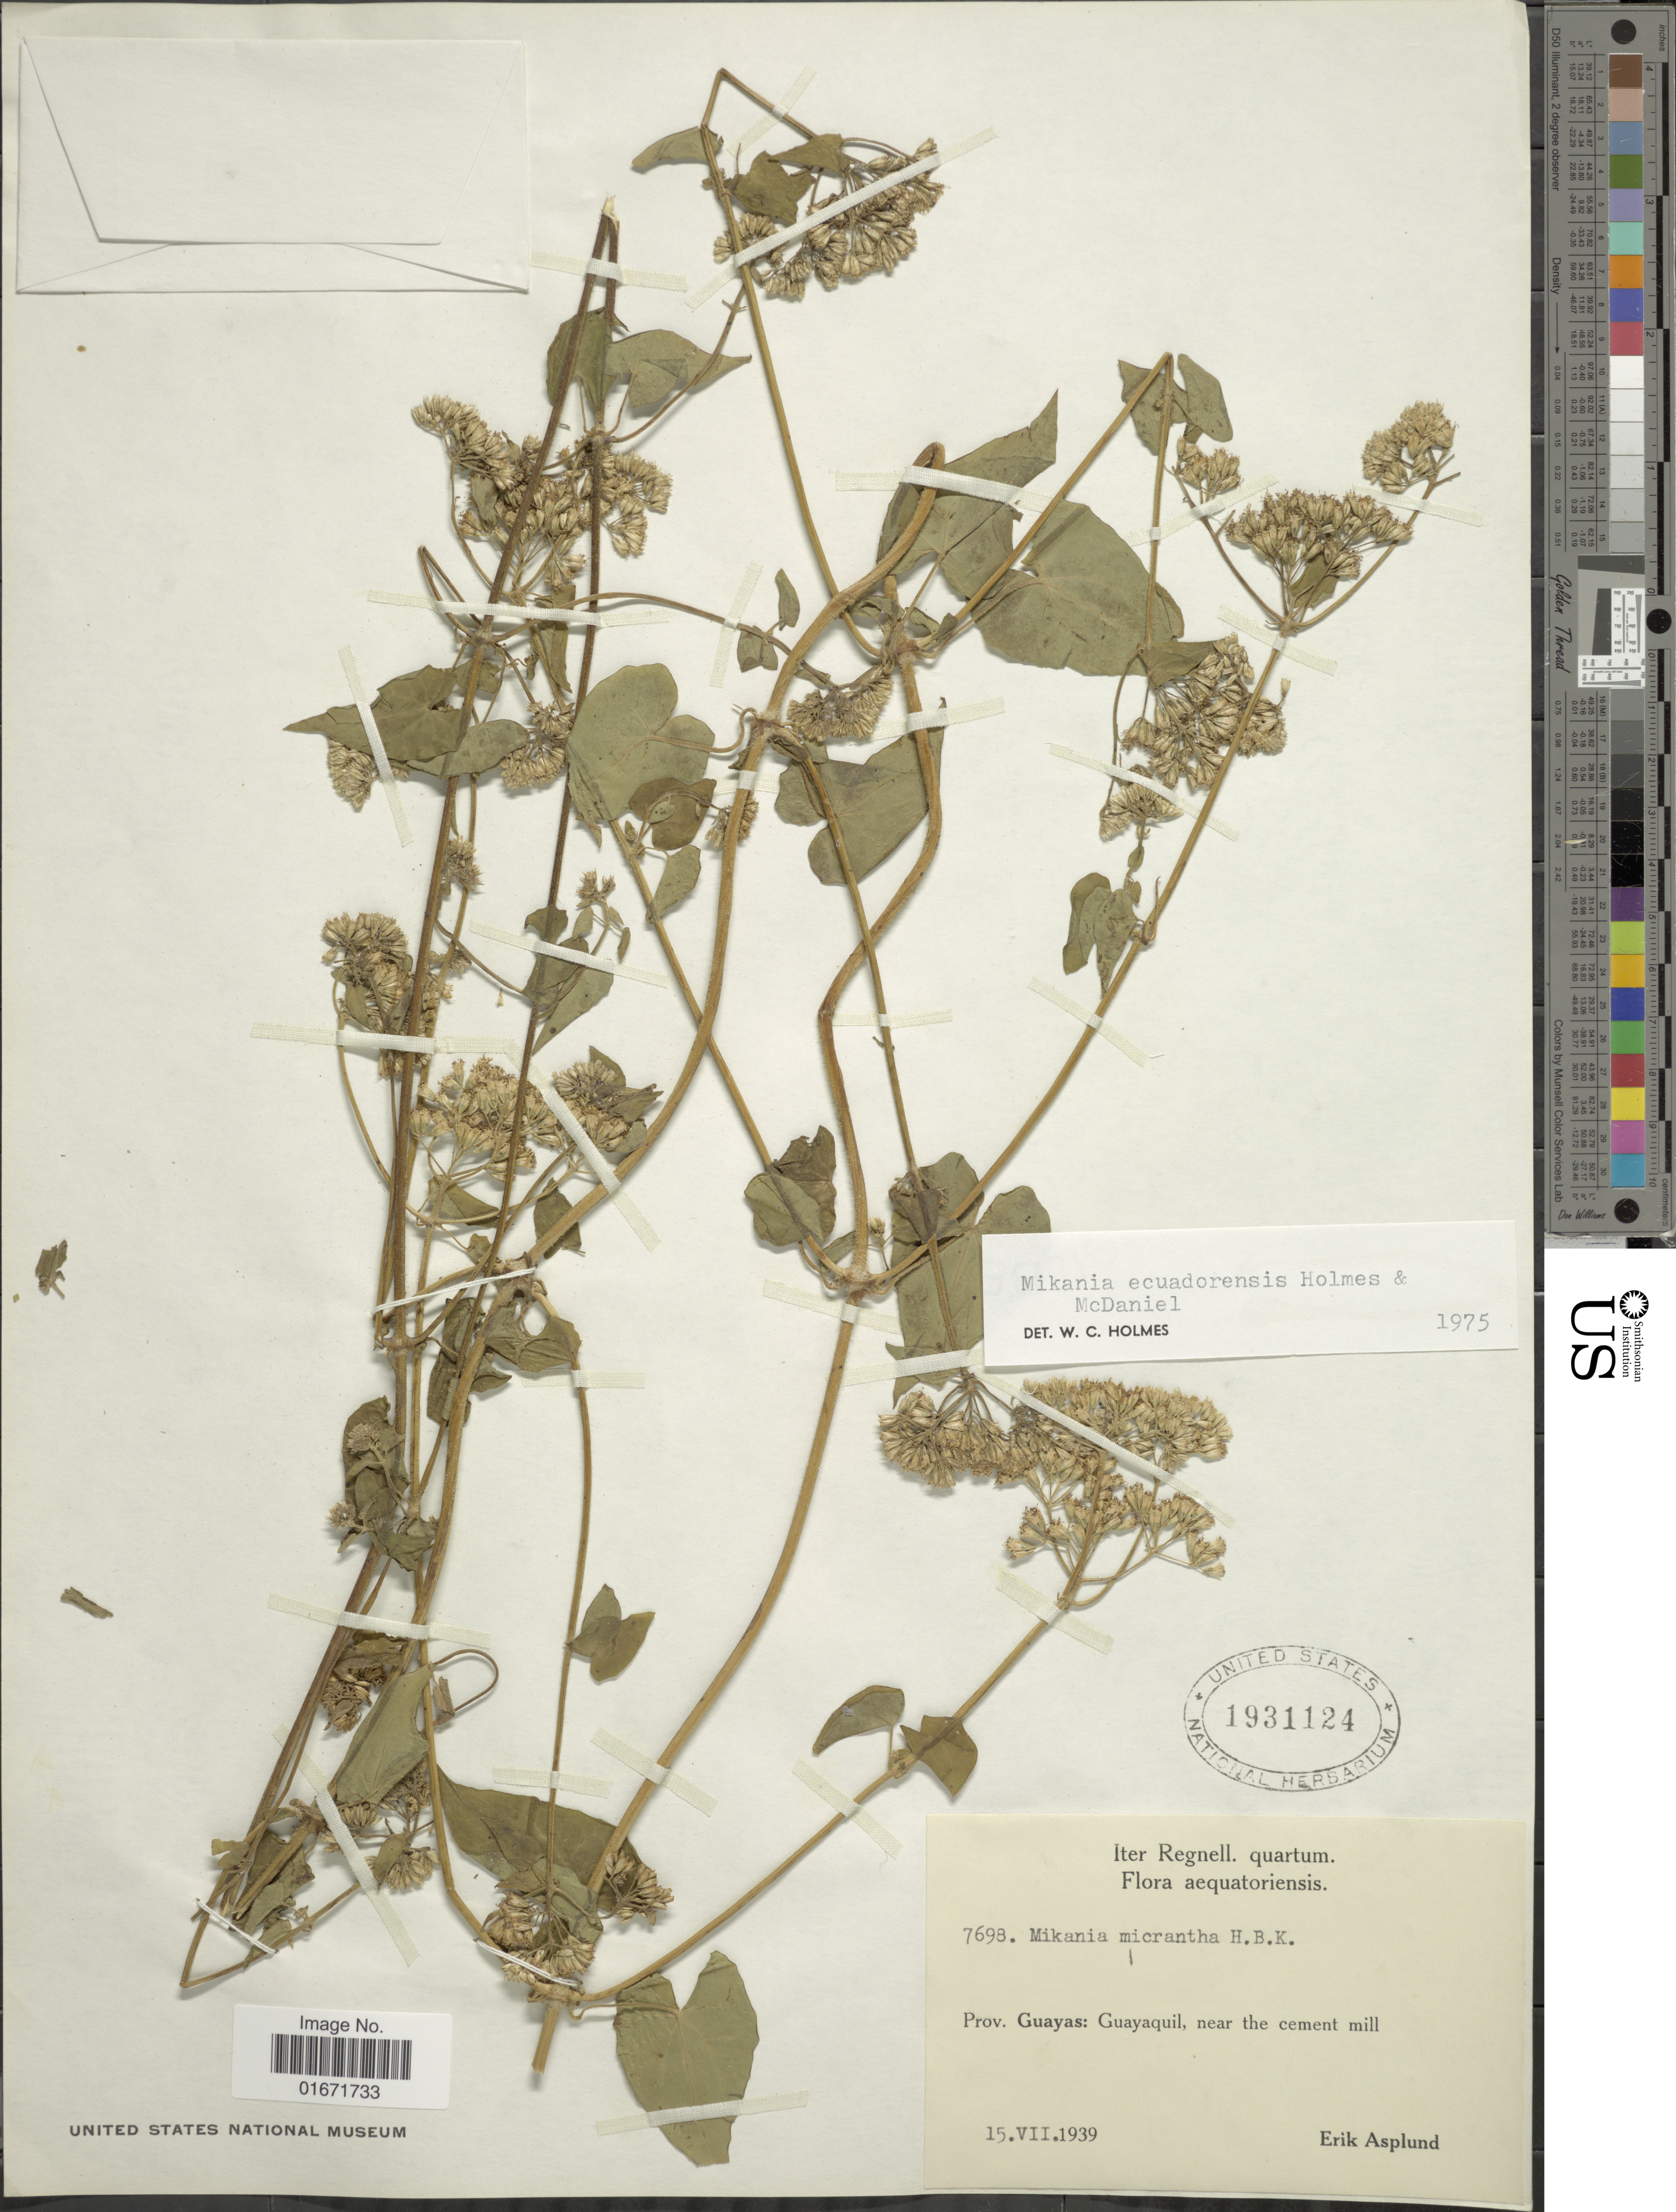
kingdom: Plantae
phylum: Tracheophyta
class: Magnoliopsida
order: Asterales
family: Asteraceae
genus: Mikania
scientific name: Mikania ecuadorensis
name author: W.C. Holmes & McDaniel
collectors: E. Asplund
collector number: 7698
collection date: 1939-07-15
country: Ecuador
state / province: Guayas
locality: Prov. Guayas: Guayaquil, near the cement mill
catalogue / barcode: US 1931124